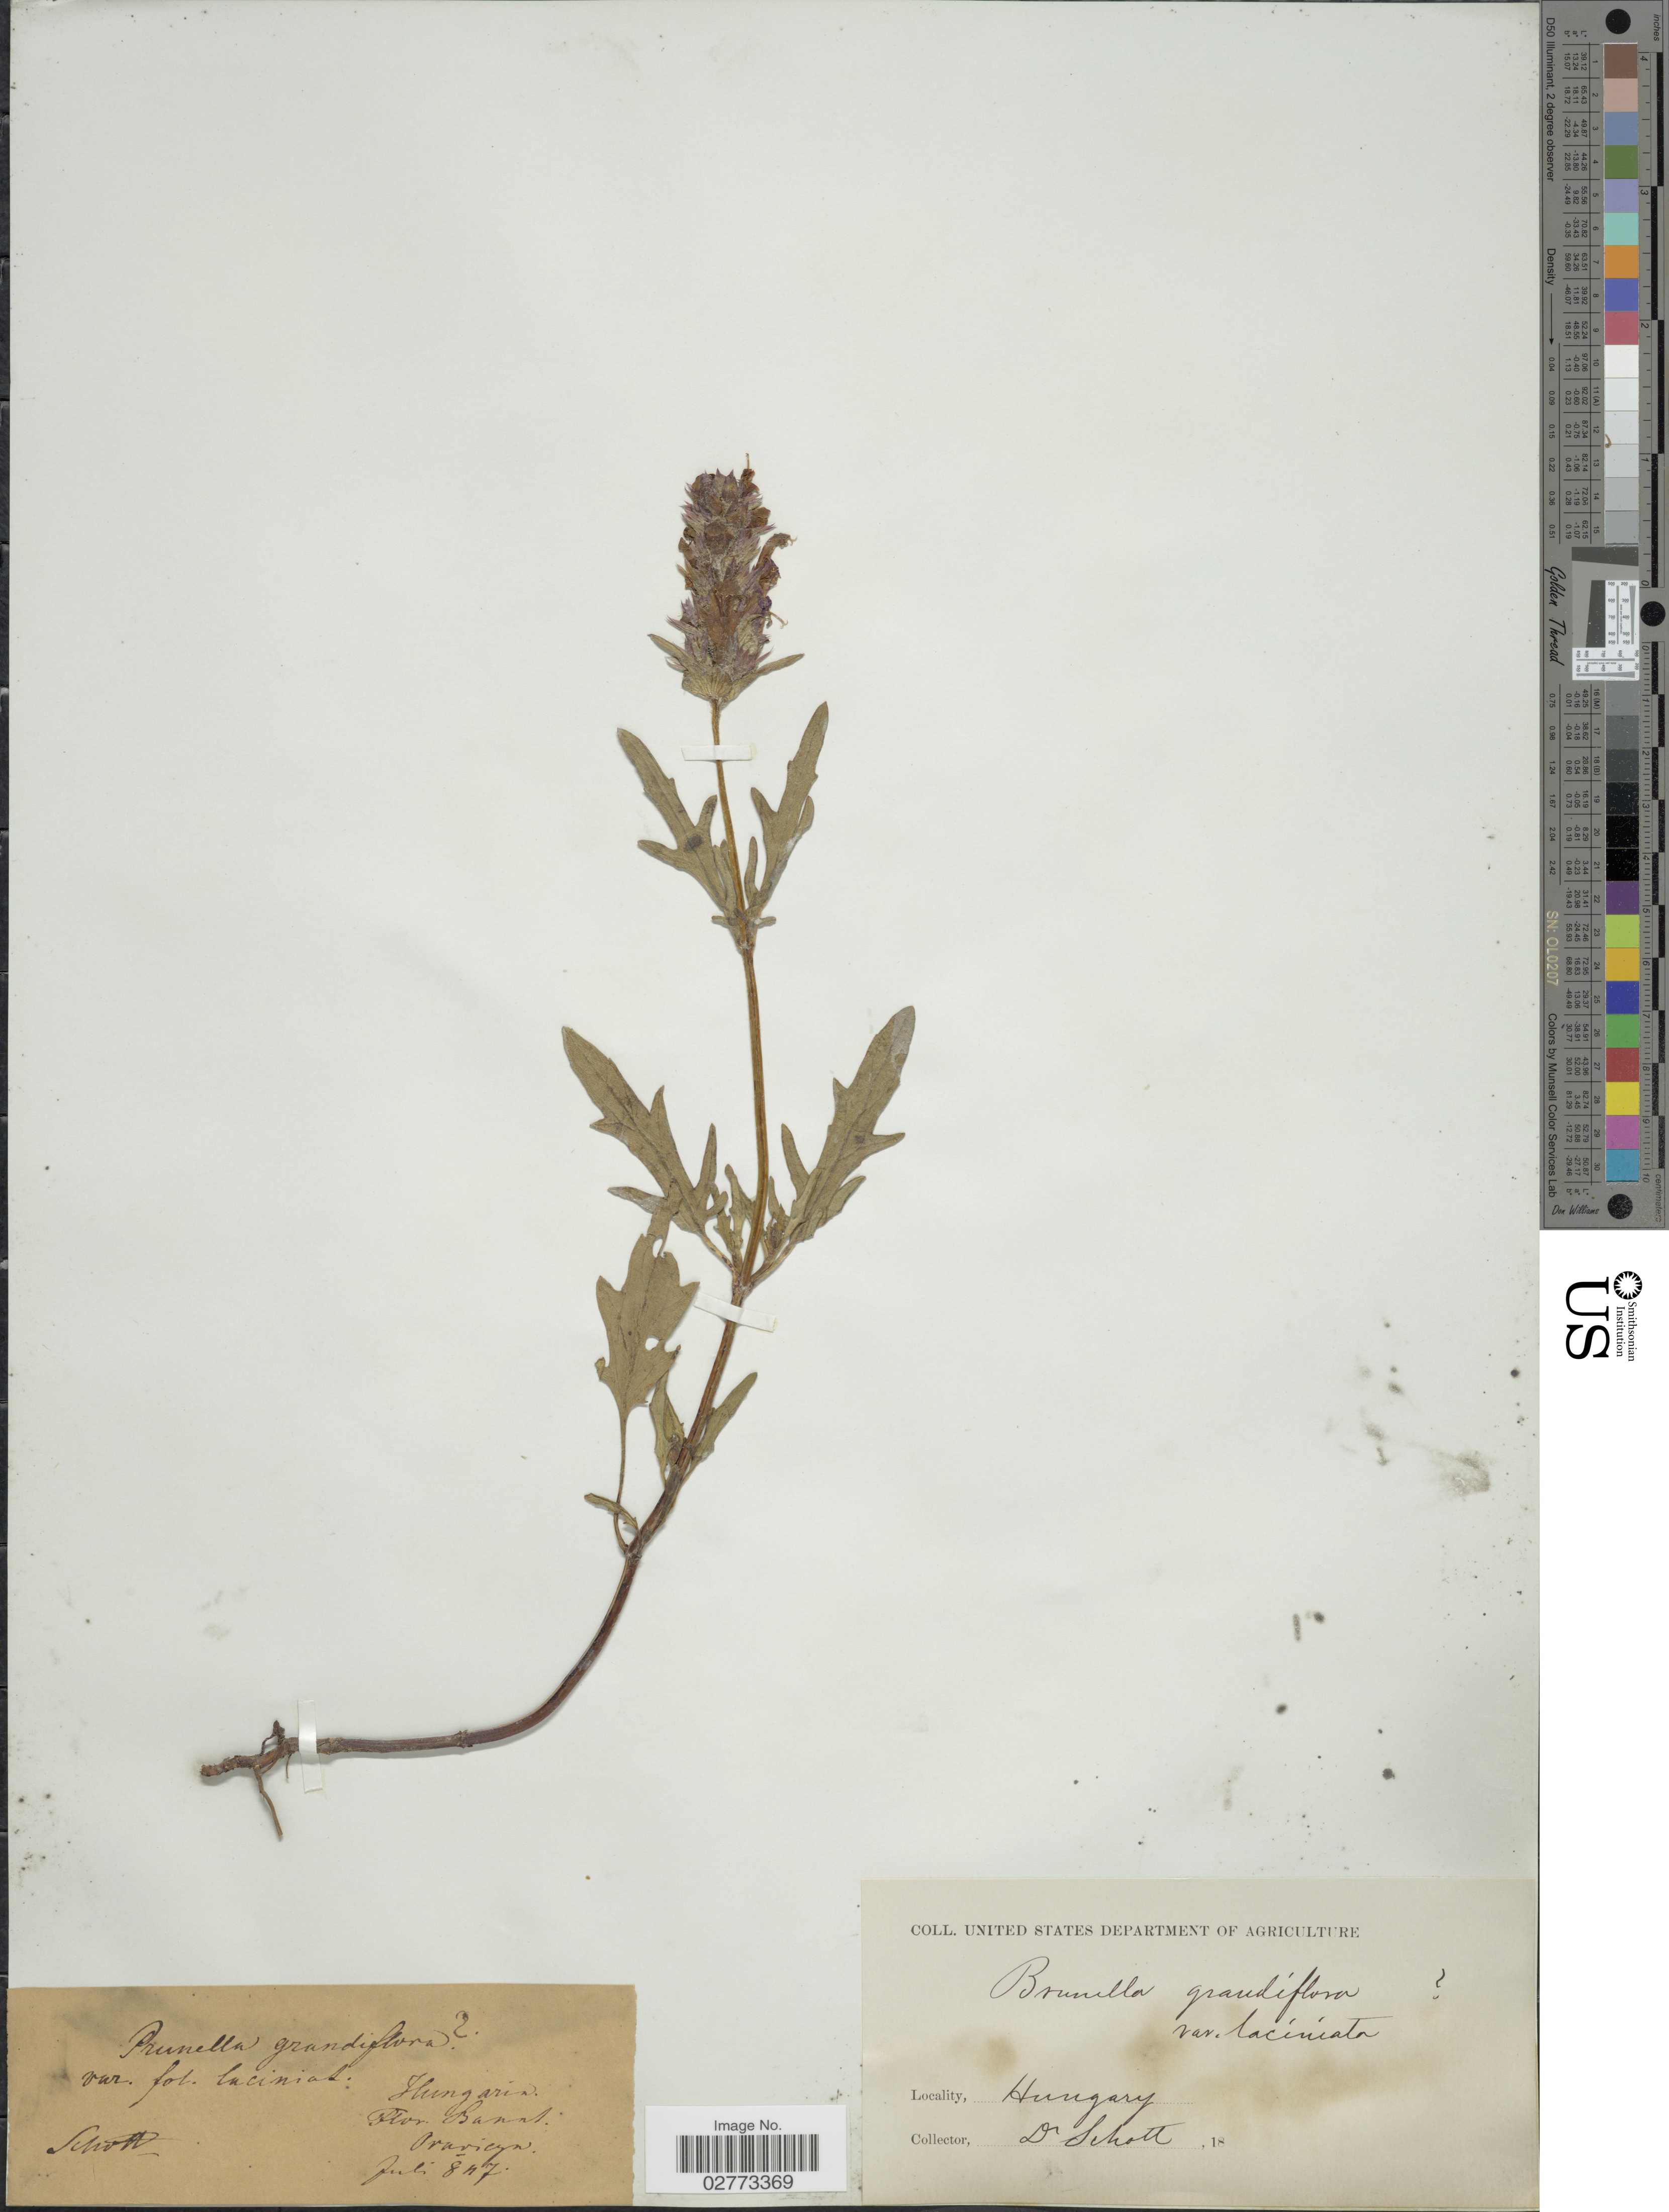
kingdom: Plantae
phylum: Tracheophyta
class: Magnoliopsida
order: Lamiales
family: Lamiaceae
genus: Prunella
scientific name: Prunella grandiflora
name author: (L.) Turra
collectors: Schott, --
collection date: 1847-07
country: Romania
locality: Flor. Banat, Oravicza